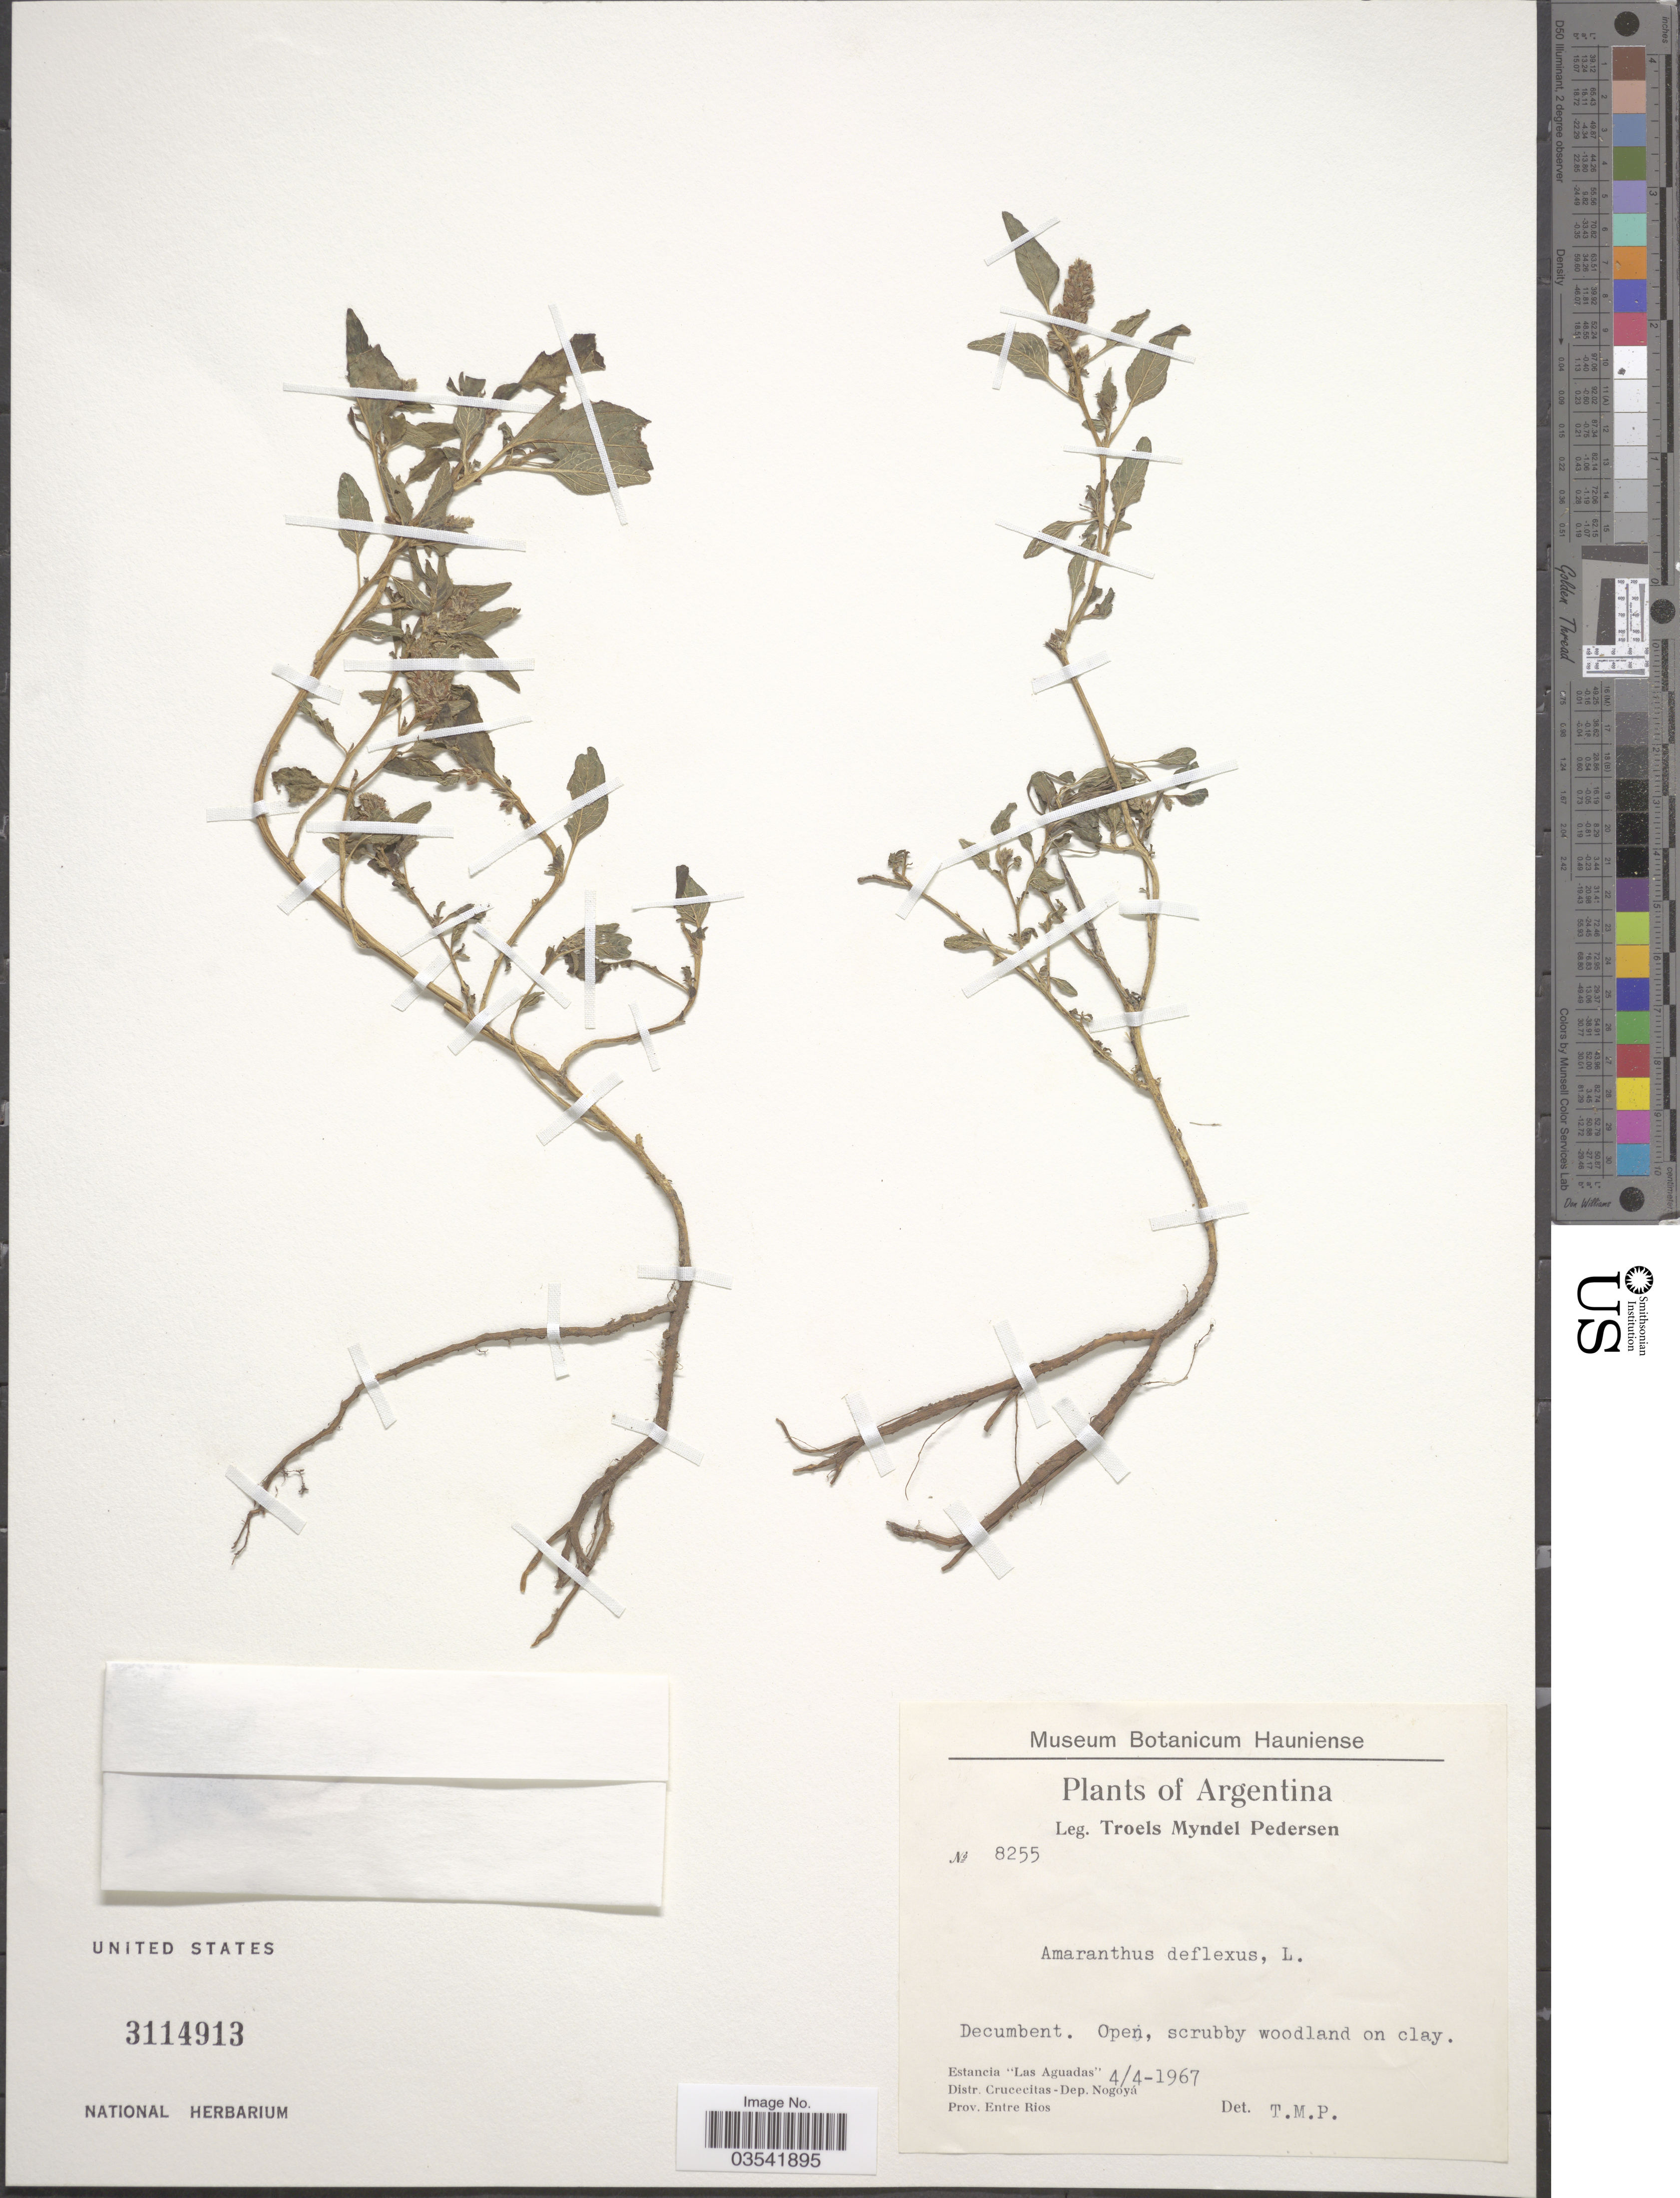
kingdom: Plantae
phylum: Tracheophyta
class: Magnoliopsida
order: Caryophyllales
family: Amaranthaceae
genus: Amaranthus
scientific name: Amaranthus deflexus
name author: L.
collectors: T. Pederson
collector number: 8255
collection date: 1967-04-04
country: Argentina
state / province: Entre Rios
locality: Estancia "Las Aguadas". Distr. Crucecitas-Dep. Nogoyá.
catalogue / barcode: US 3114913